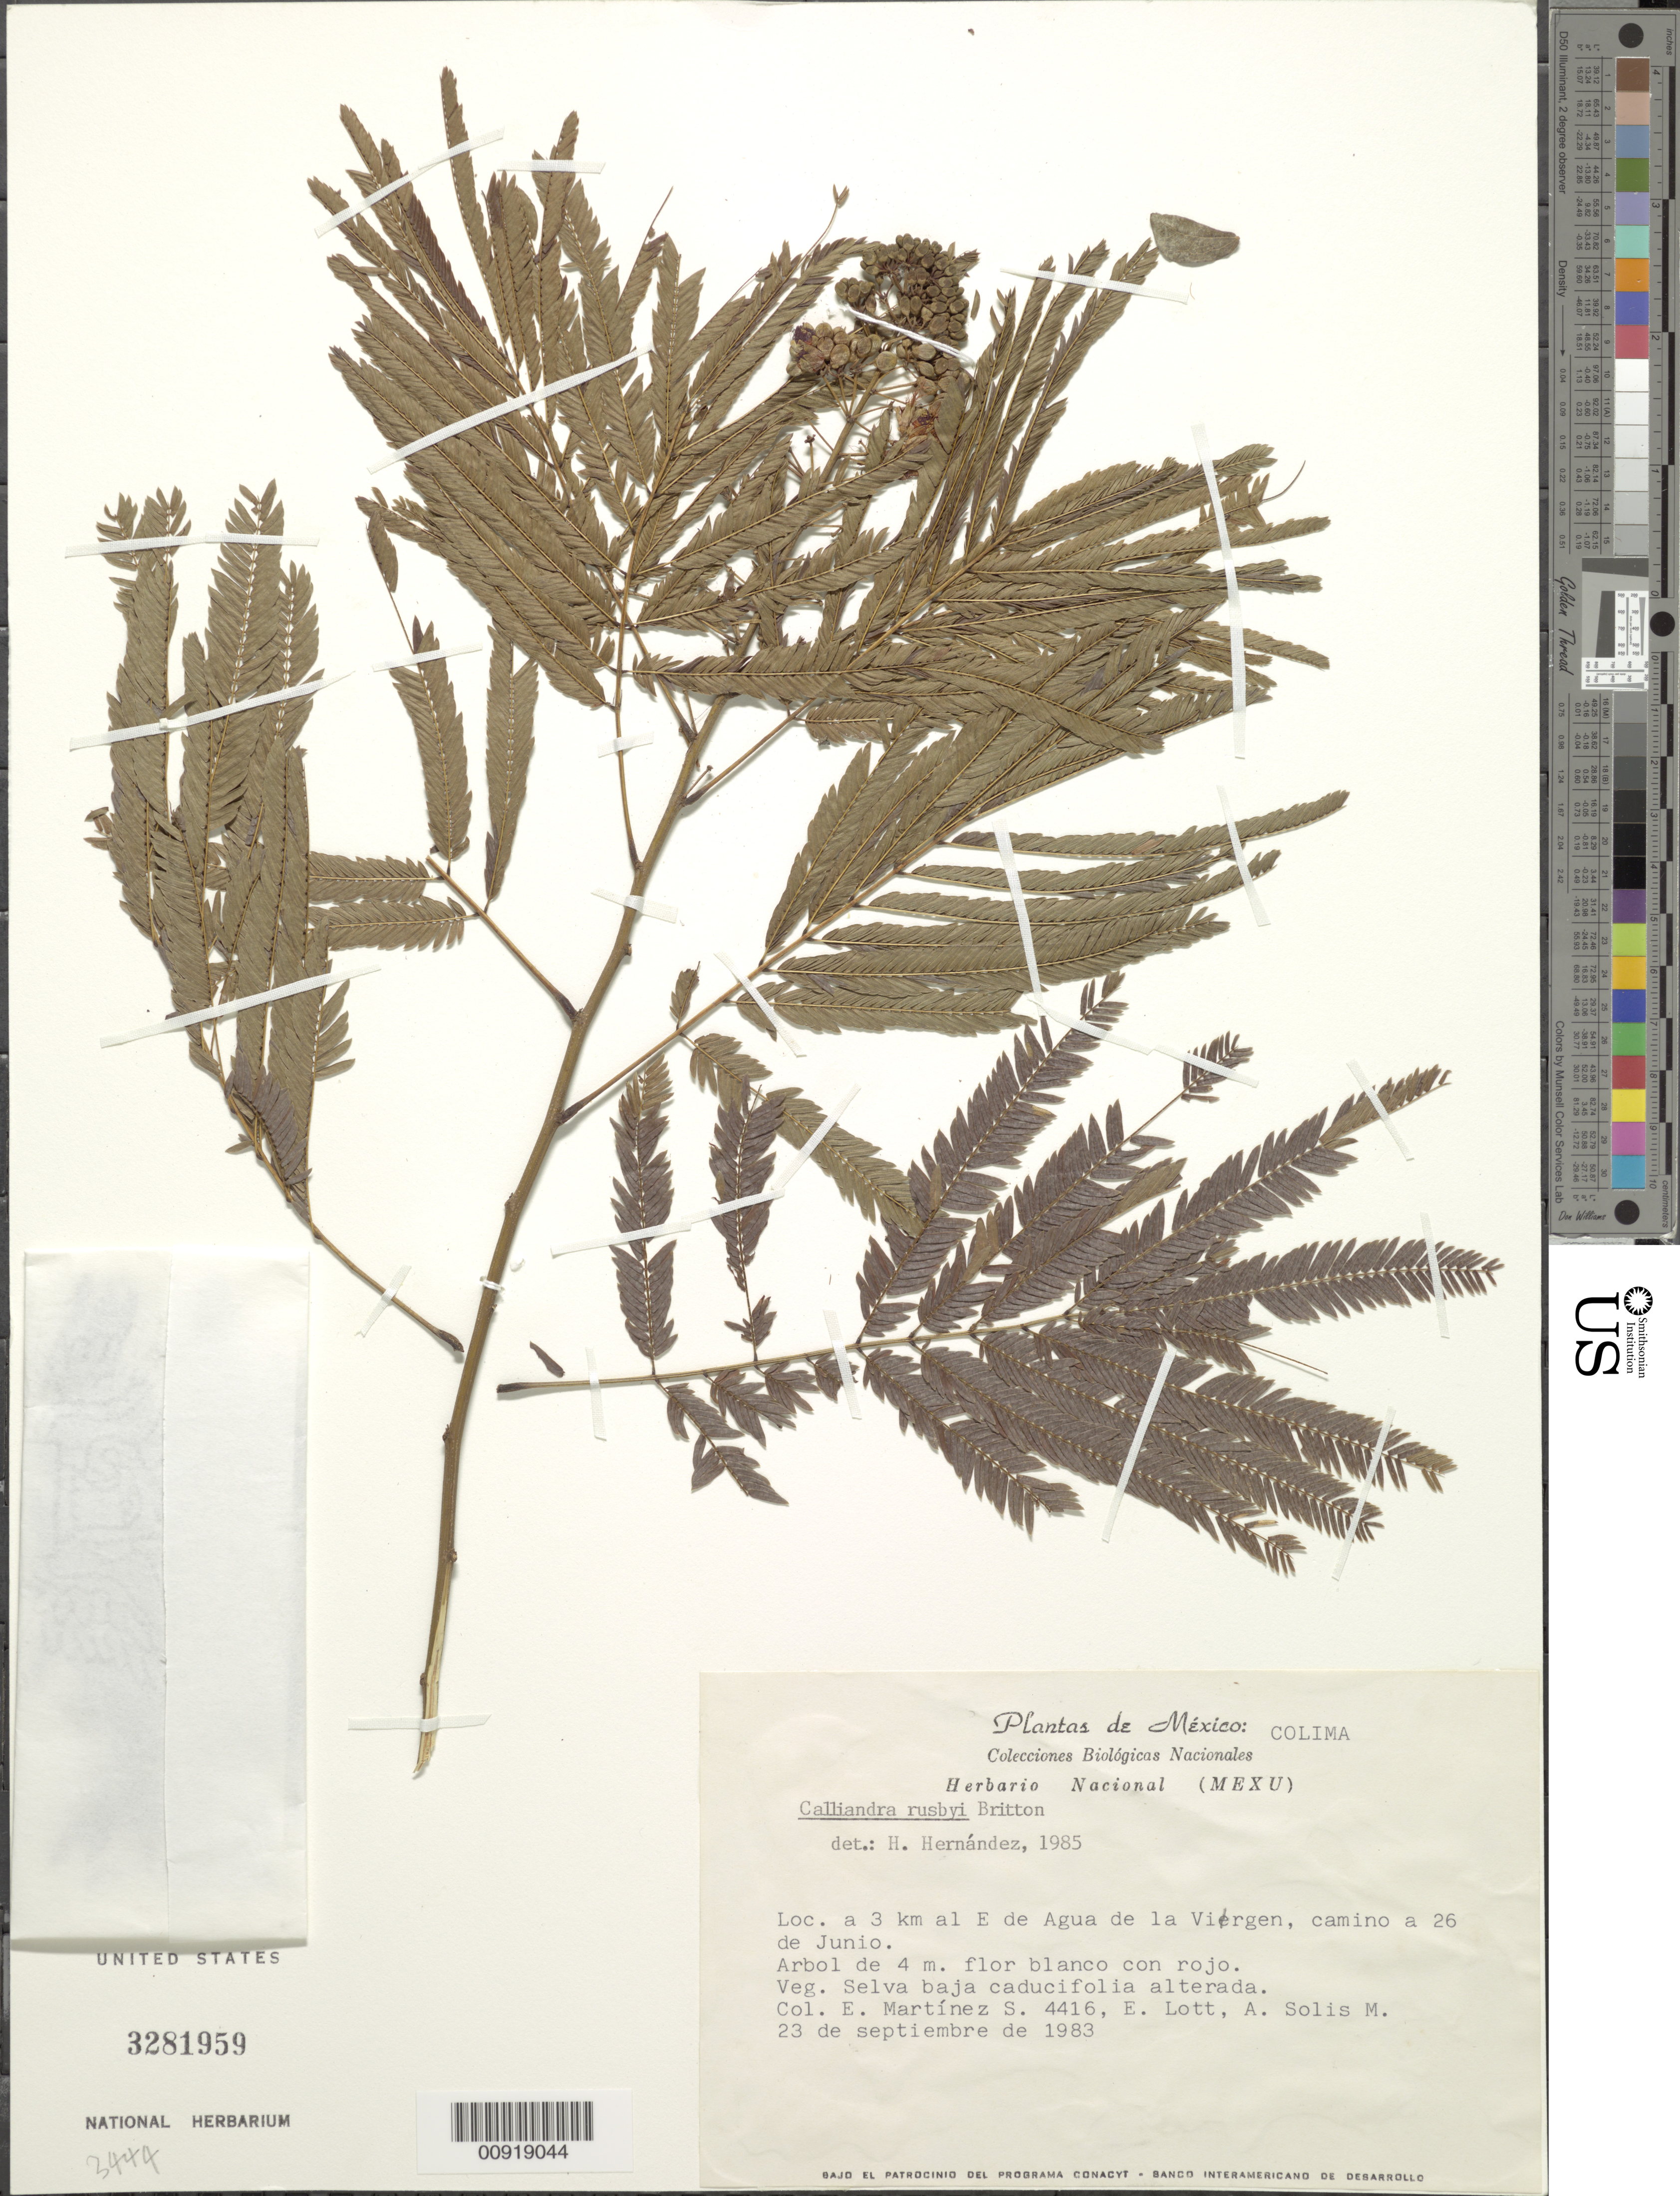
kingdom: Plantae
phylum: Tracheophyta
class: Magnoliopsida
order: Fabales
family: Fabaceae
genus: Calliandra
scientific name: Calliandra rusbyi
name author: Britton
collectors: E. M. Martínez S., E. Lott & Solis M., A.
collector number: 4416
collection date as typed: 23 Sep 1983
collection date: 1983-09-23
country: Mexico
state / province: Colima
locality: A 3 km. al E de Agua de la Virgen, camino a 26 de Junio.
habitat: Selva baja caducifolia alterada.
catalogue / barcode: US 3281959